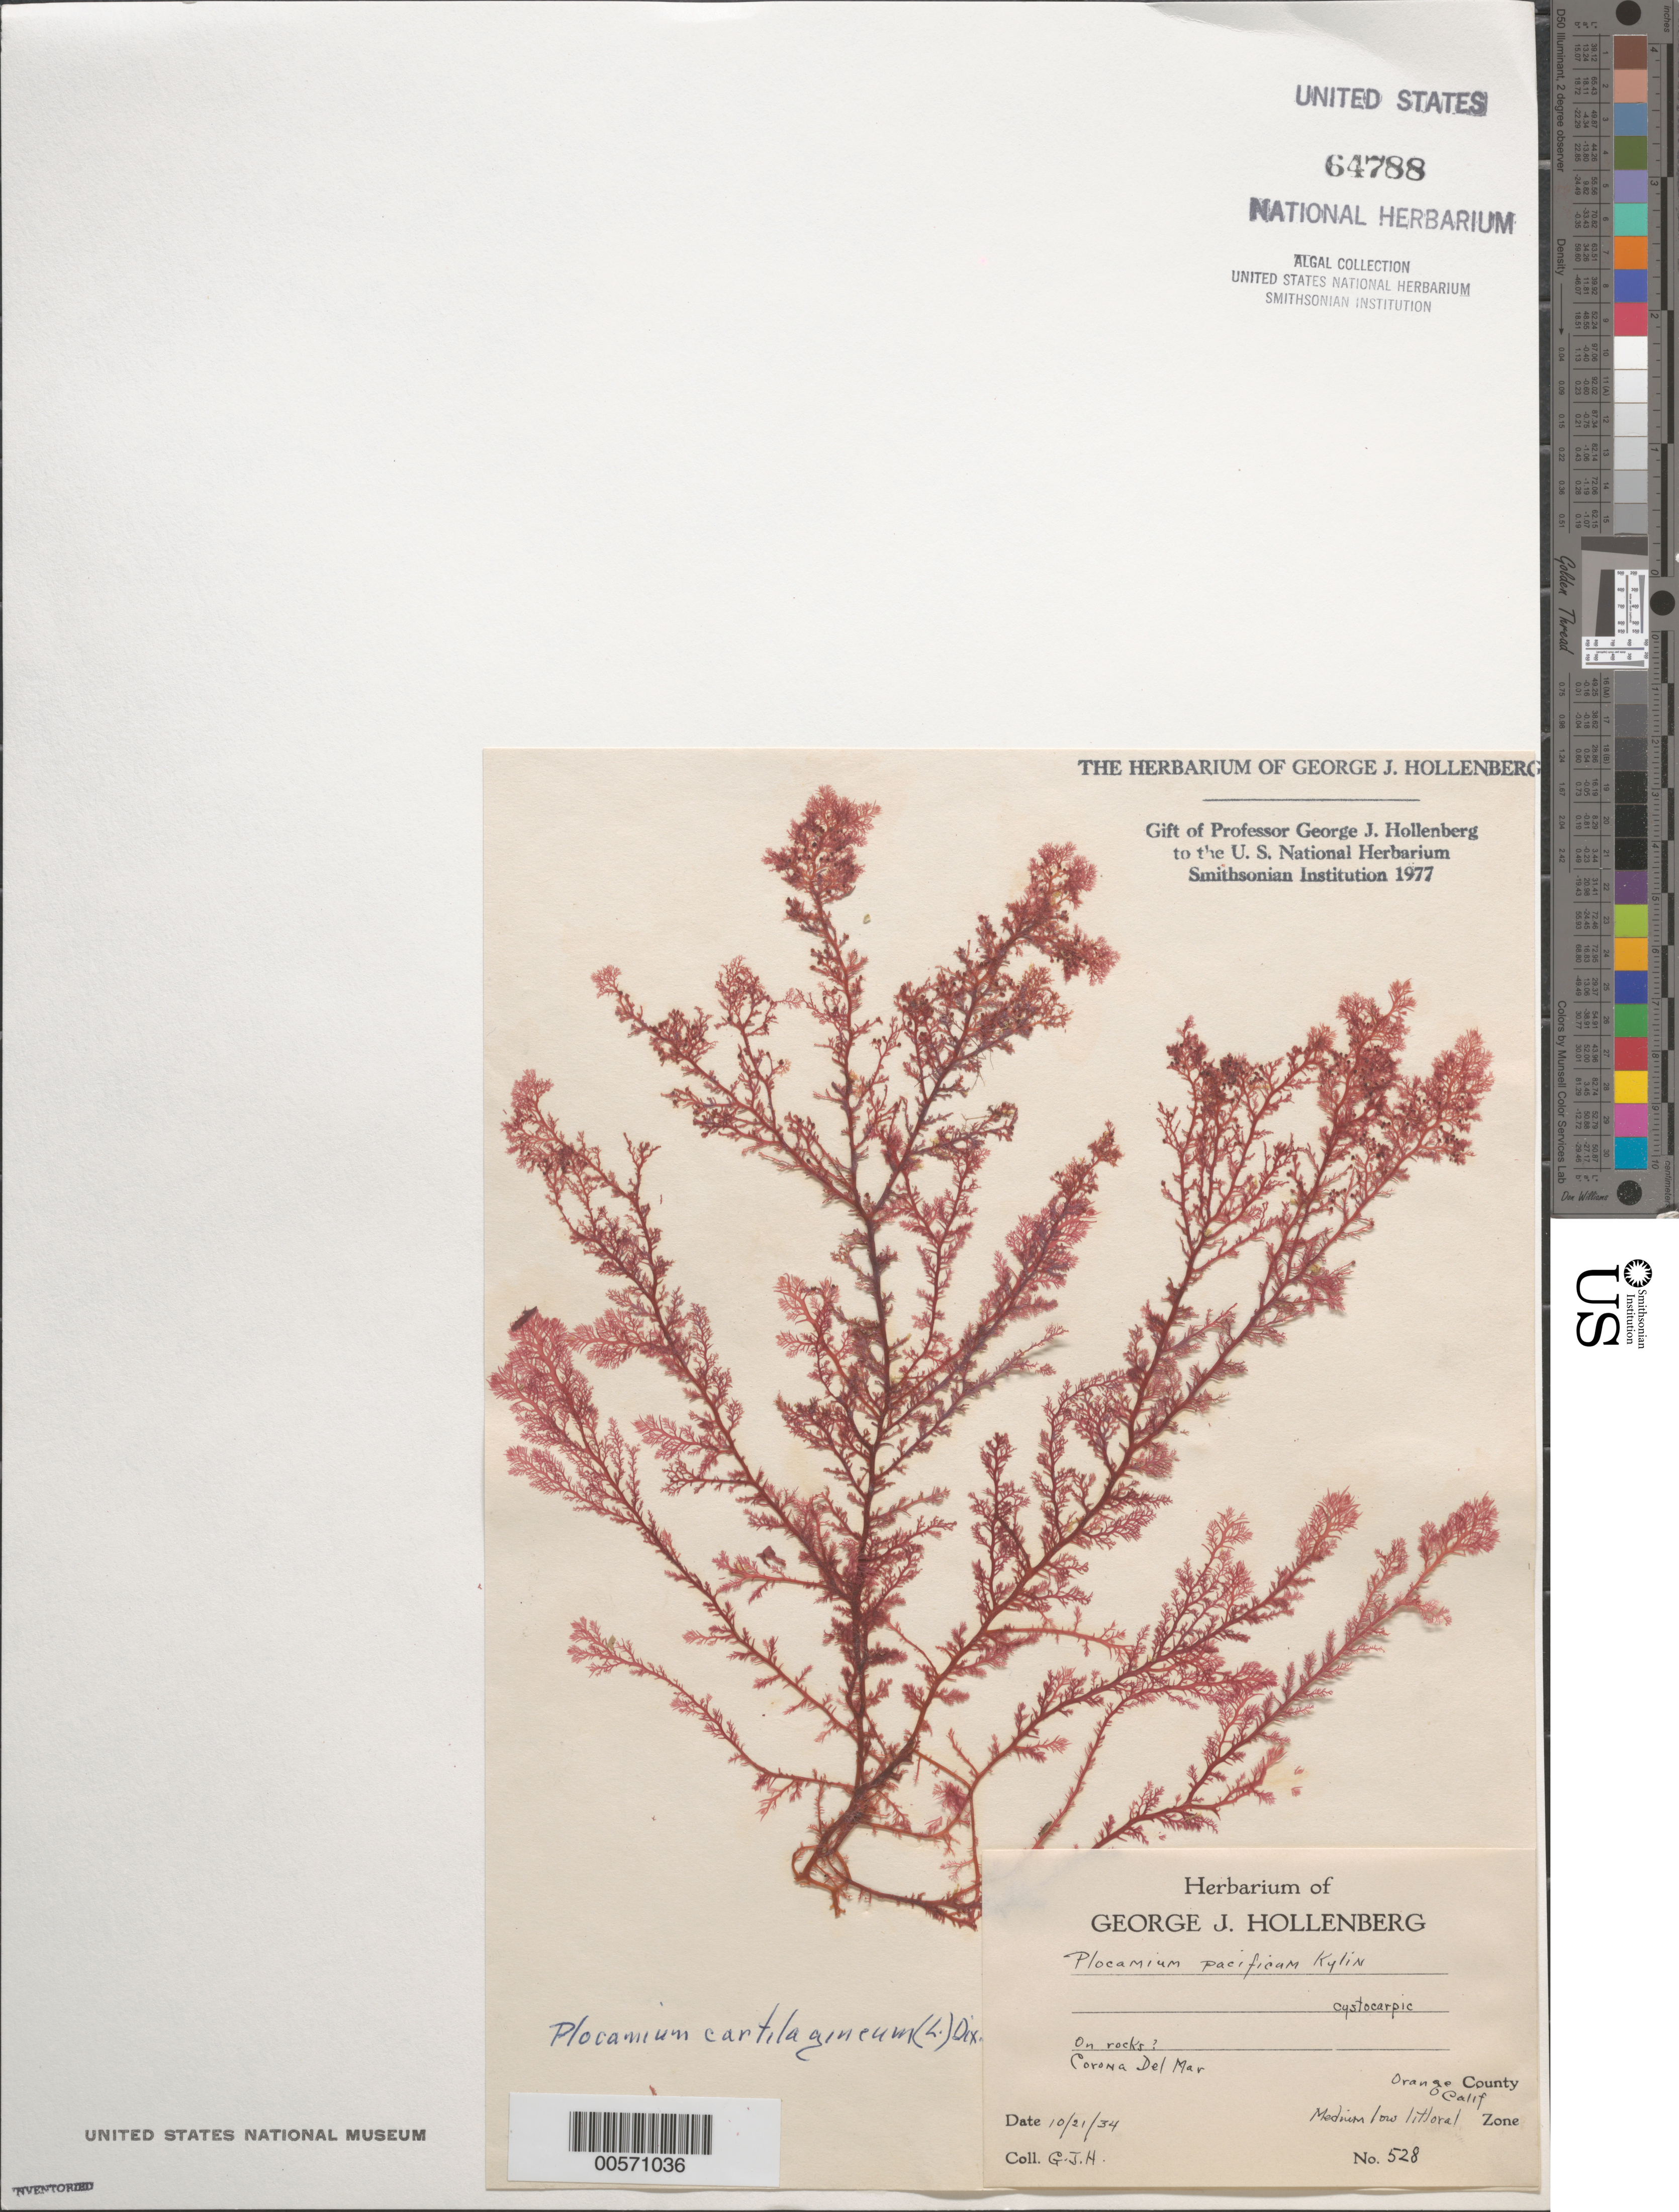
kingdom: Plantae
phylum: Rhodophyta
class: Florideophyceae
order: Plocamiales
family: Plocamiaceae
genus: Plocamium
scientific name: Plocamium cartilagineum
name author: (L.) P.S. Dixon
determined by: Hollenberg, George J.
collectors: G. Hollenberg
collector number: GJH 528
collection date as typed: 21 Oct 1934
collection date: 1934-10-21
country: United States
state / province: California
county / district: Orange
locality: Corona del Mar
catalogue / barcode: US 64788